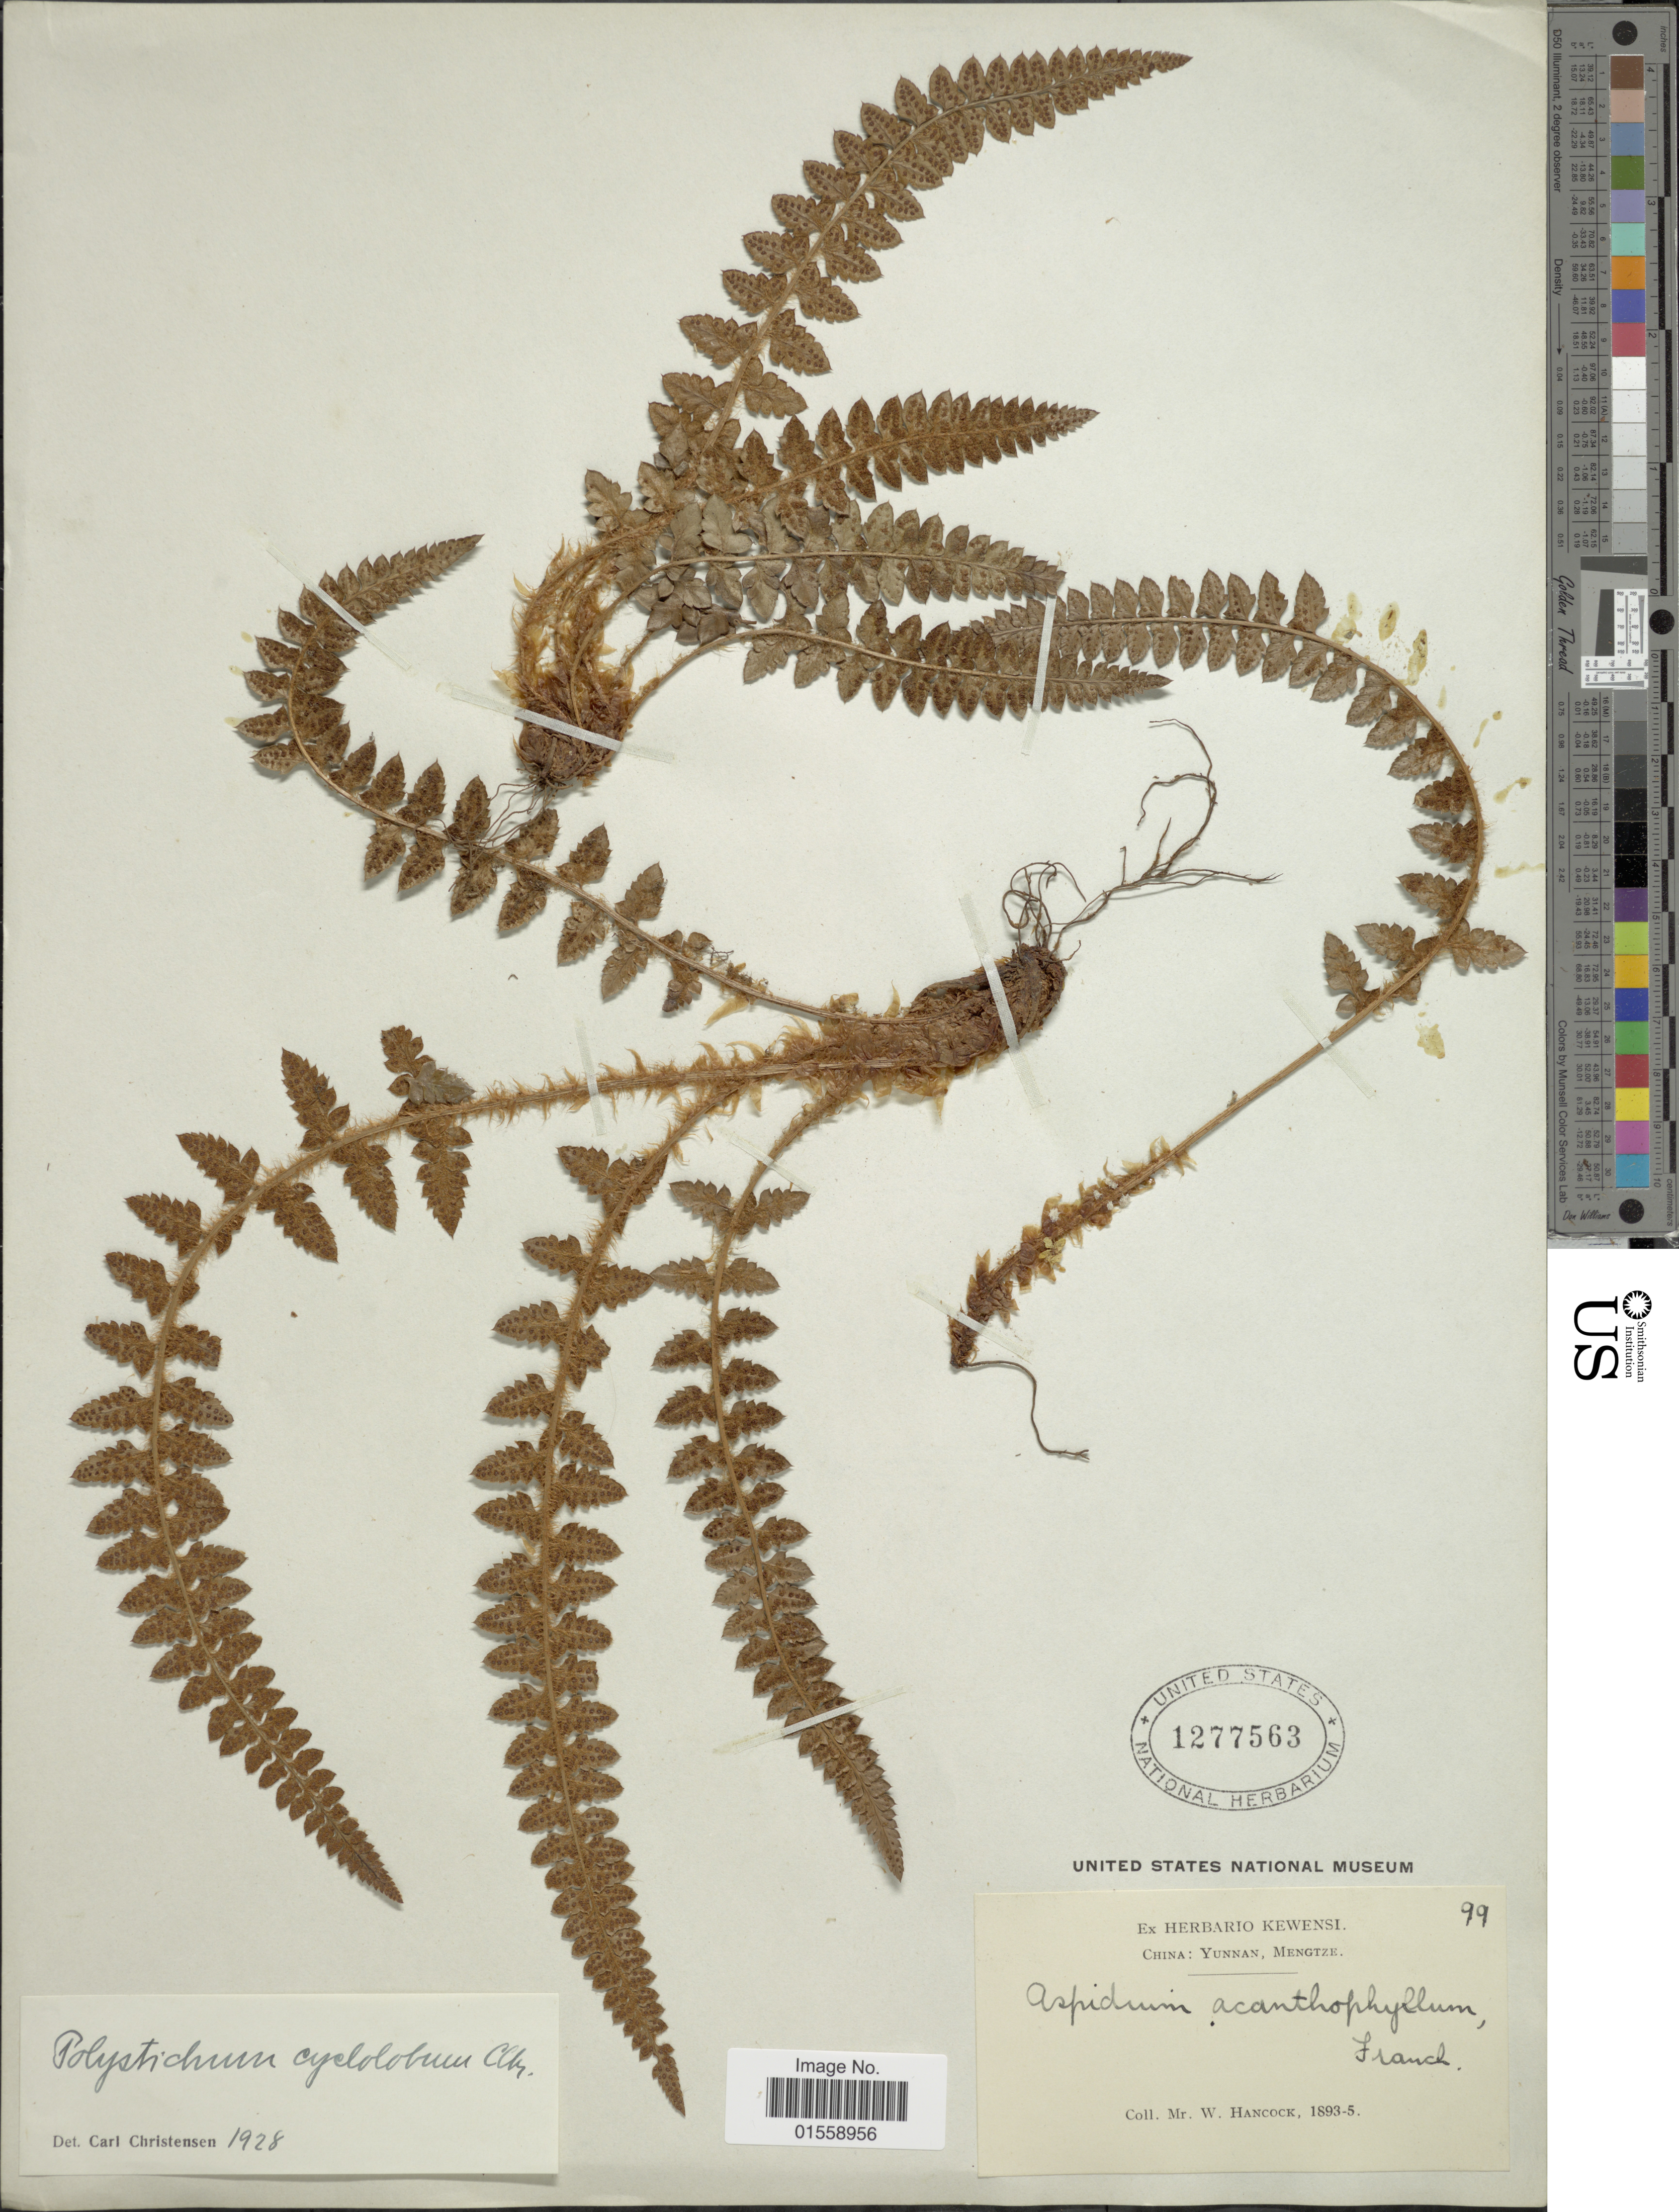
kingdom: Plantae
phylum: Tracheophyta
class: Polypodiopsida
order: Polypodiales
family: Dryopteridaceae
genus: Polystichum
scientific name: Polystichum cyclolobum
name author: C. Chr.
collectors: W. Hancock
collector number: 99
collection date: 1893/1895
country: China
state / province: Yunnan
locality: Mengtze.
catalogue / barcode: US 1277563